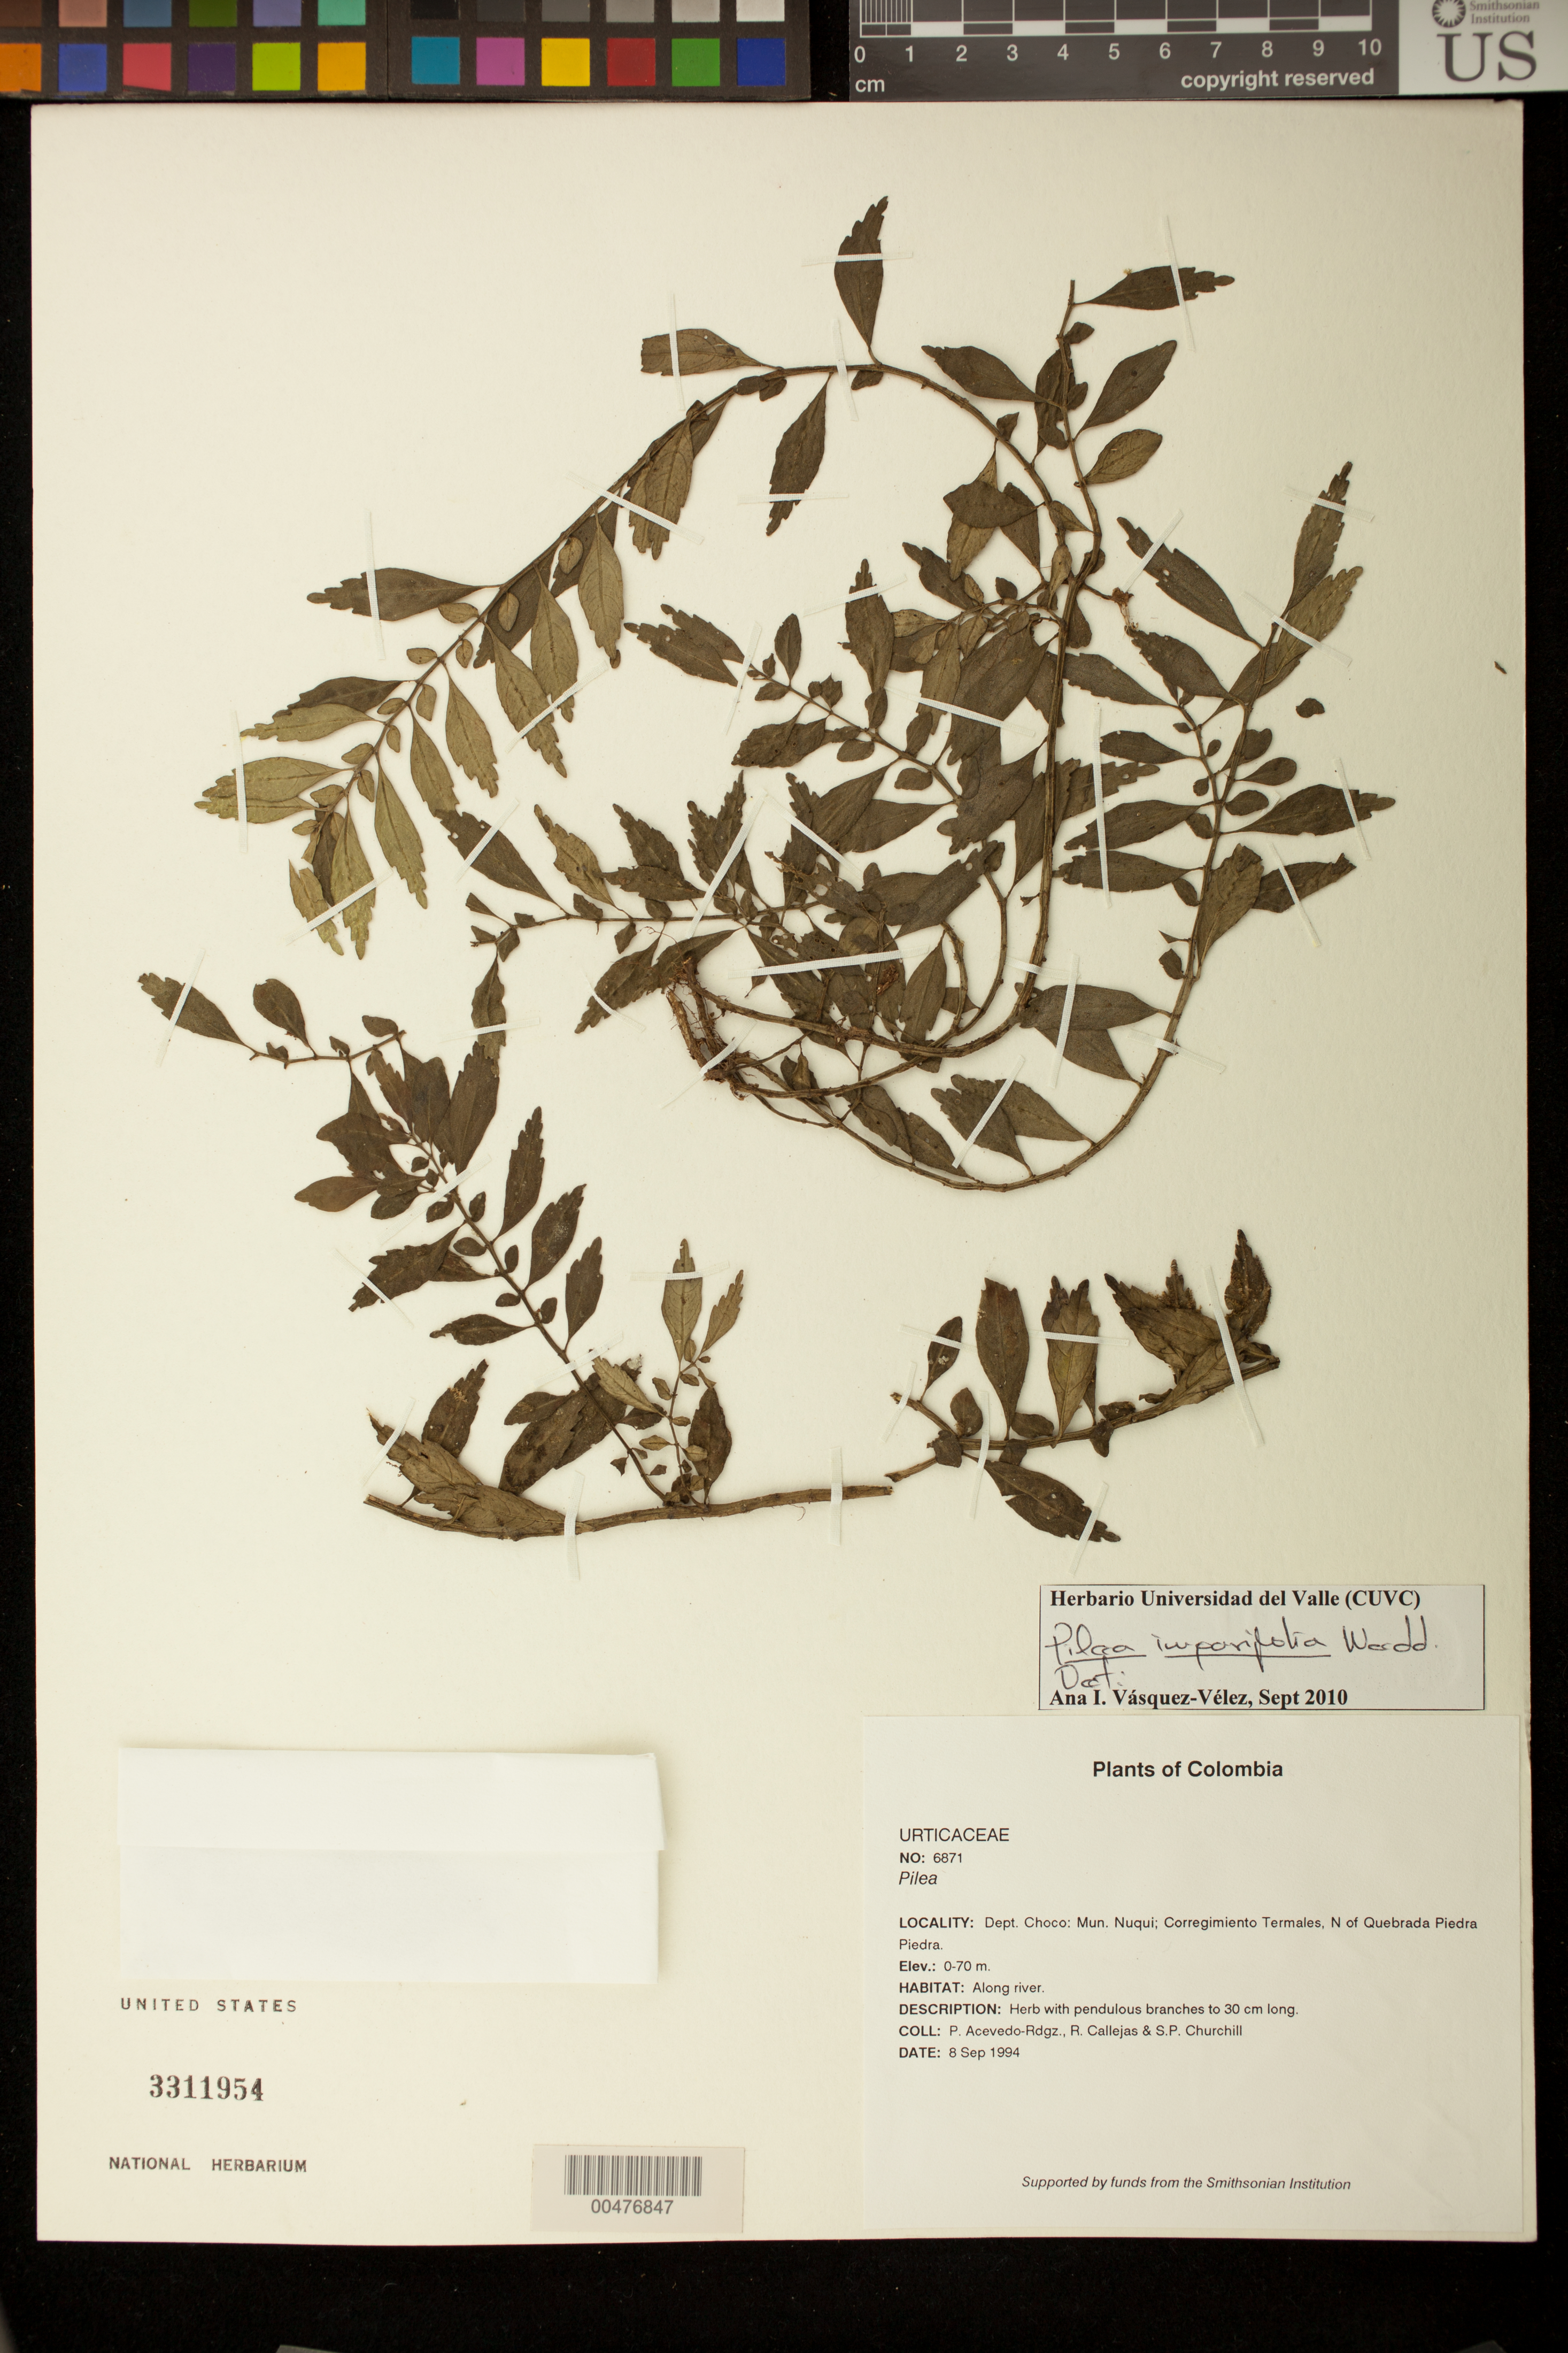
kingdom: Plantae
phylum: Tracheophyta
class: Magnoliopsida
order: Rosales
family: Urticaceae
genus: Pilea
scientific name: Pilea imparifolia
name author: Wedd.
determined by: Vásquez-Vélez, A. I.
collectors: P. Acevedo-Rodr., R. Callejas & S. Churchill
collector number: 6871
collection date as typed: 08 Sep 1994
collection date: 1994-09-08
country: Colombia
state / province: Chocó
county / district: Nuqui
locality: Depart. Choco; Mun. Nuqui; Corregimiento Termales, N of Quebrada Piedra Piedra.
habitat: Along river.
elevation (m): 0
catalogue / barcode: US 3311954